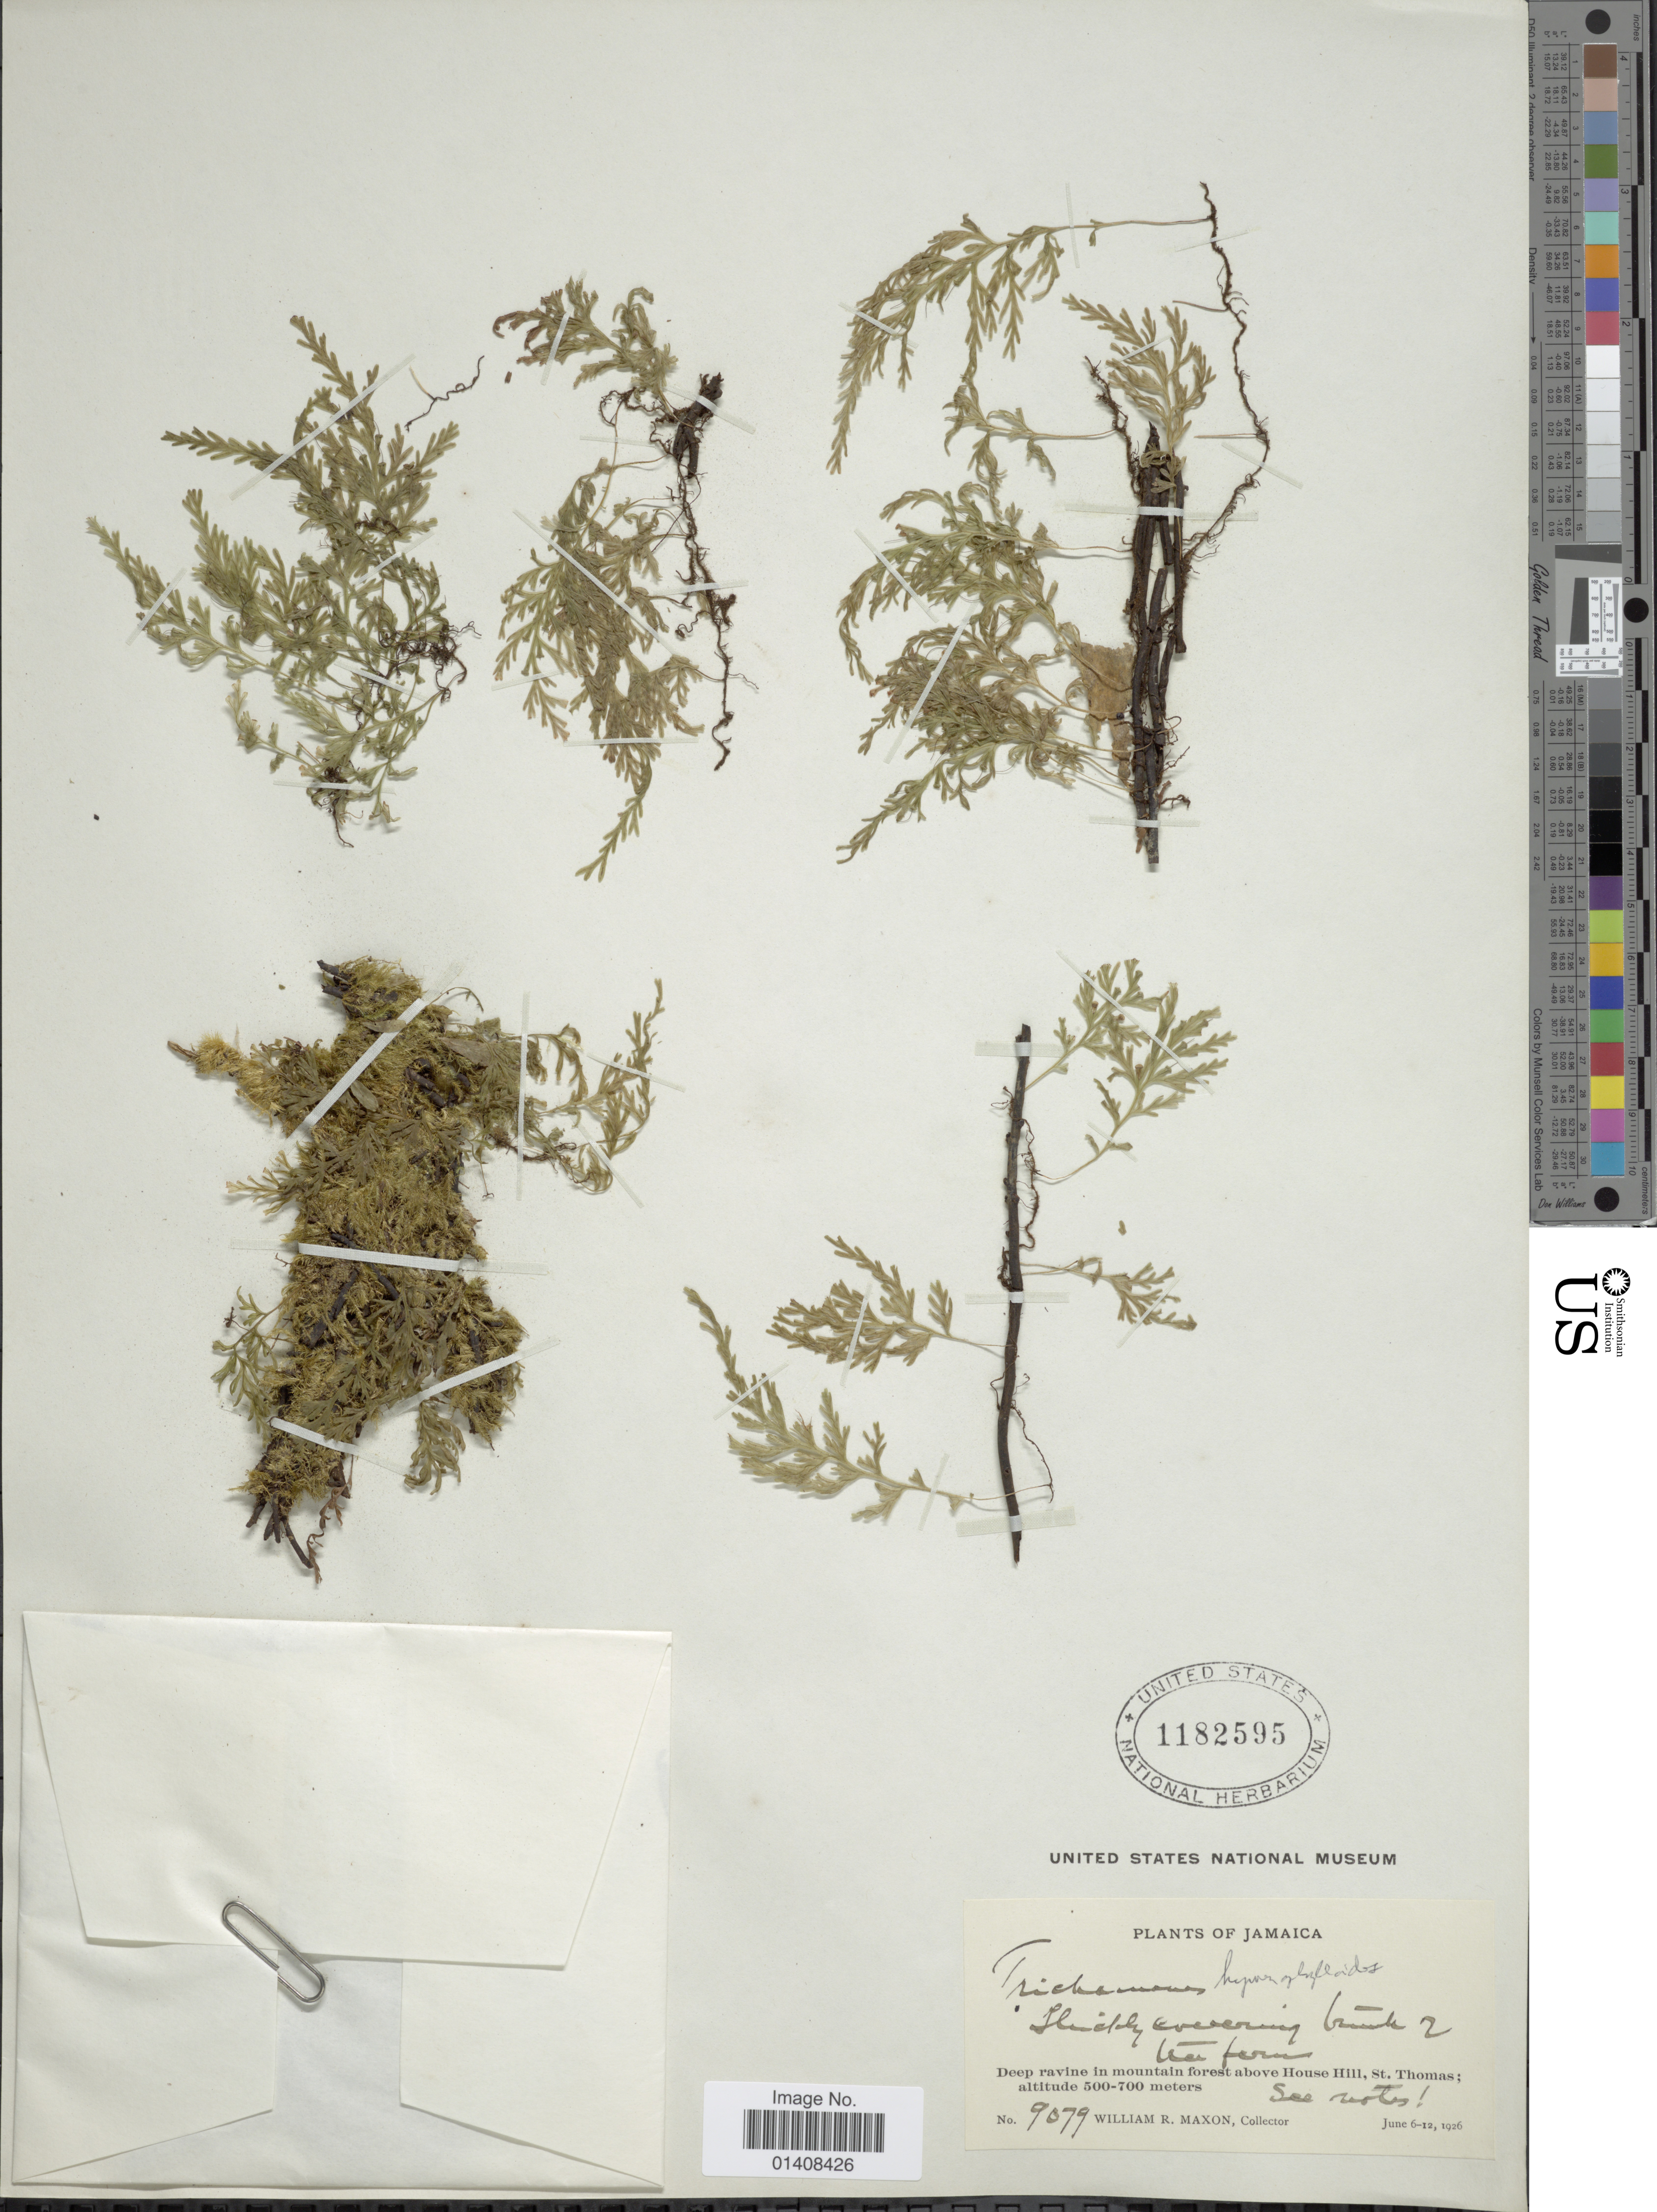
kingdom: Plantae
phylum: Tracheophyta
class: Polypodiopsida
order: Hymenophyllales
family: Hymenophyllaceae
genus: Trichomanes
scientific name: Trichomanes sp.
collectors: W. R. Maxon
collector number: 9079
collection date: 1926-06-06/1926-06-12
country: Jamaica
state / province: Saint Thomas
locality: Deep ravine in mountain forest above House Hill, St. Thomas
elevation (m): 500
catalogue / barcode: US 1182595